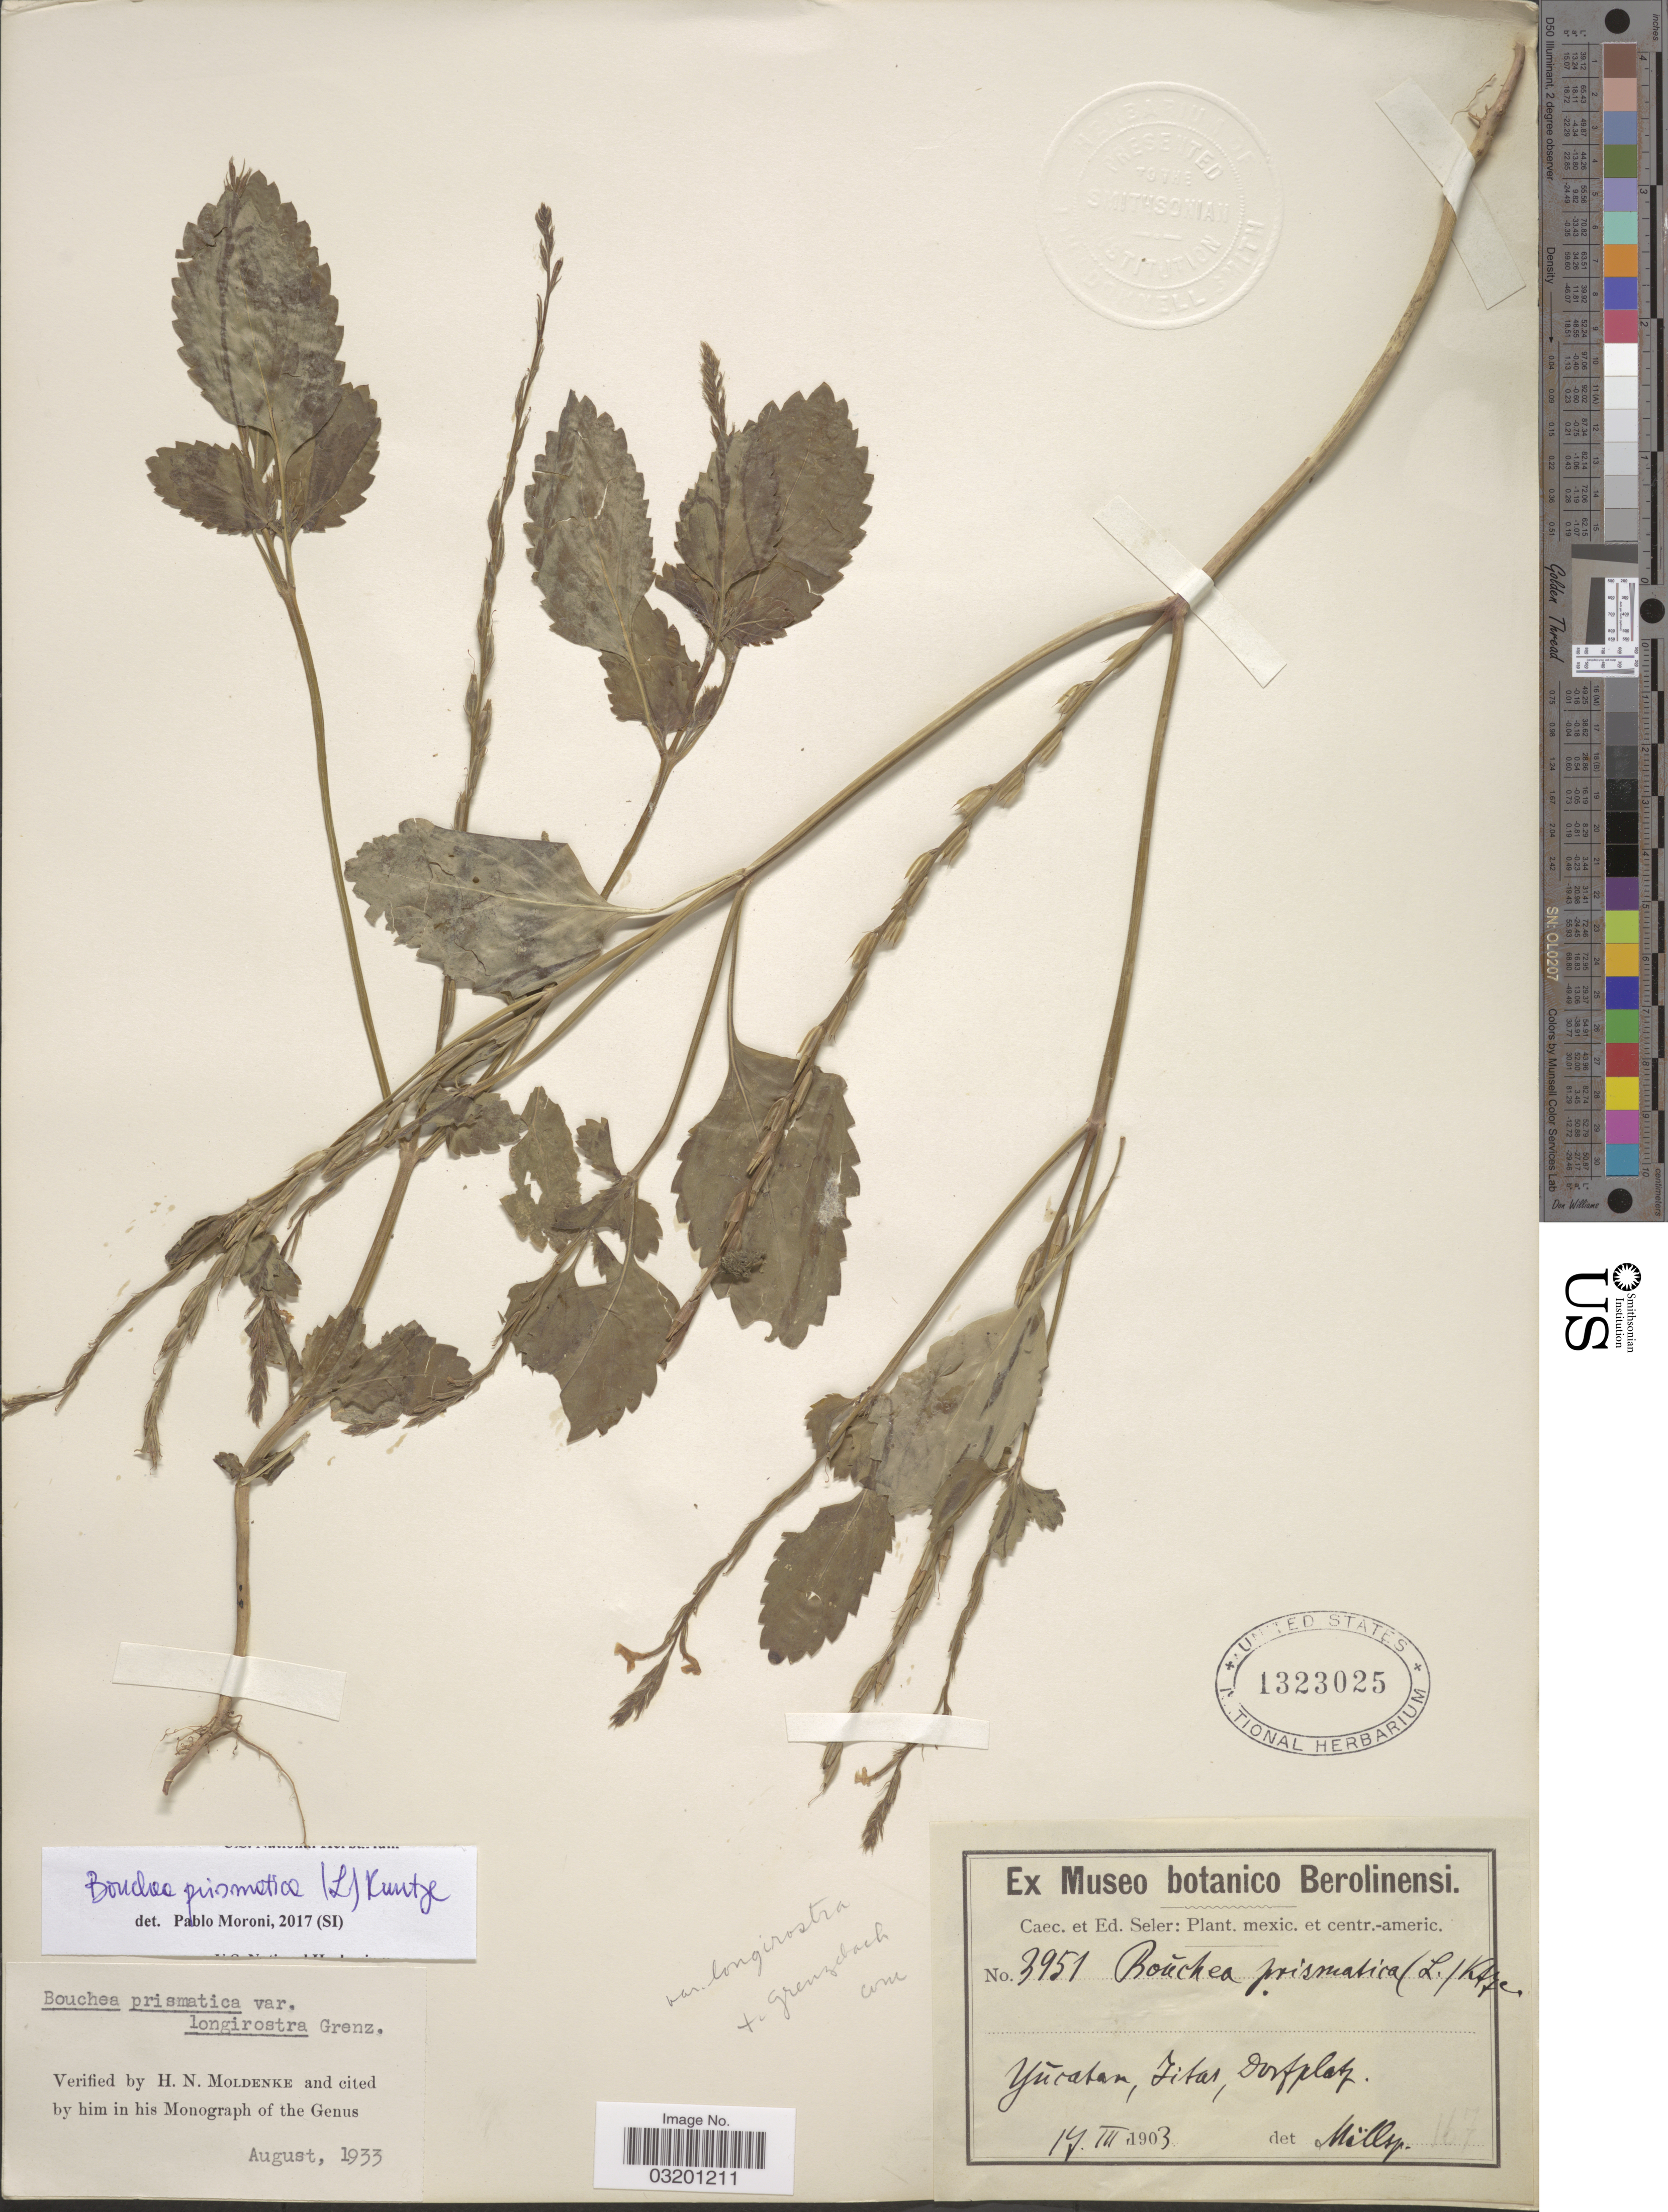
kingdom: Plantae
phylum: Tracheophyta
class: Magnoliopsida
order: Lamiales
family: Verbenaceae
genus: Bouchea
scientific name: Bouchea prismatica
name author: (L.) Kuntze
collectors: ex Caec. et Ed Seler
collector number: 3951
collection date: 1903-03-14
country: Mexico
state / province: Yucatán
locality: Titas, Dorfplatz.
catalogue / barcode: US 1323025